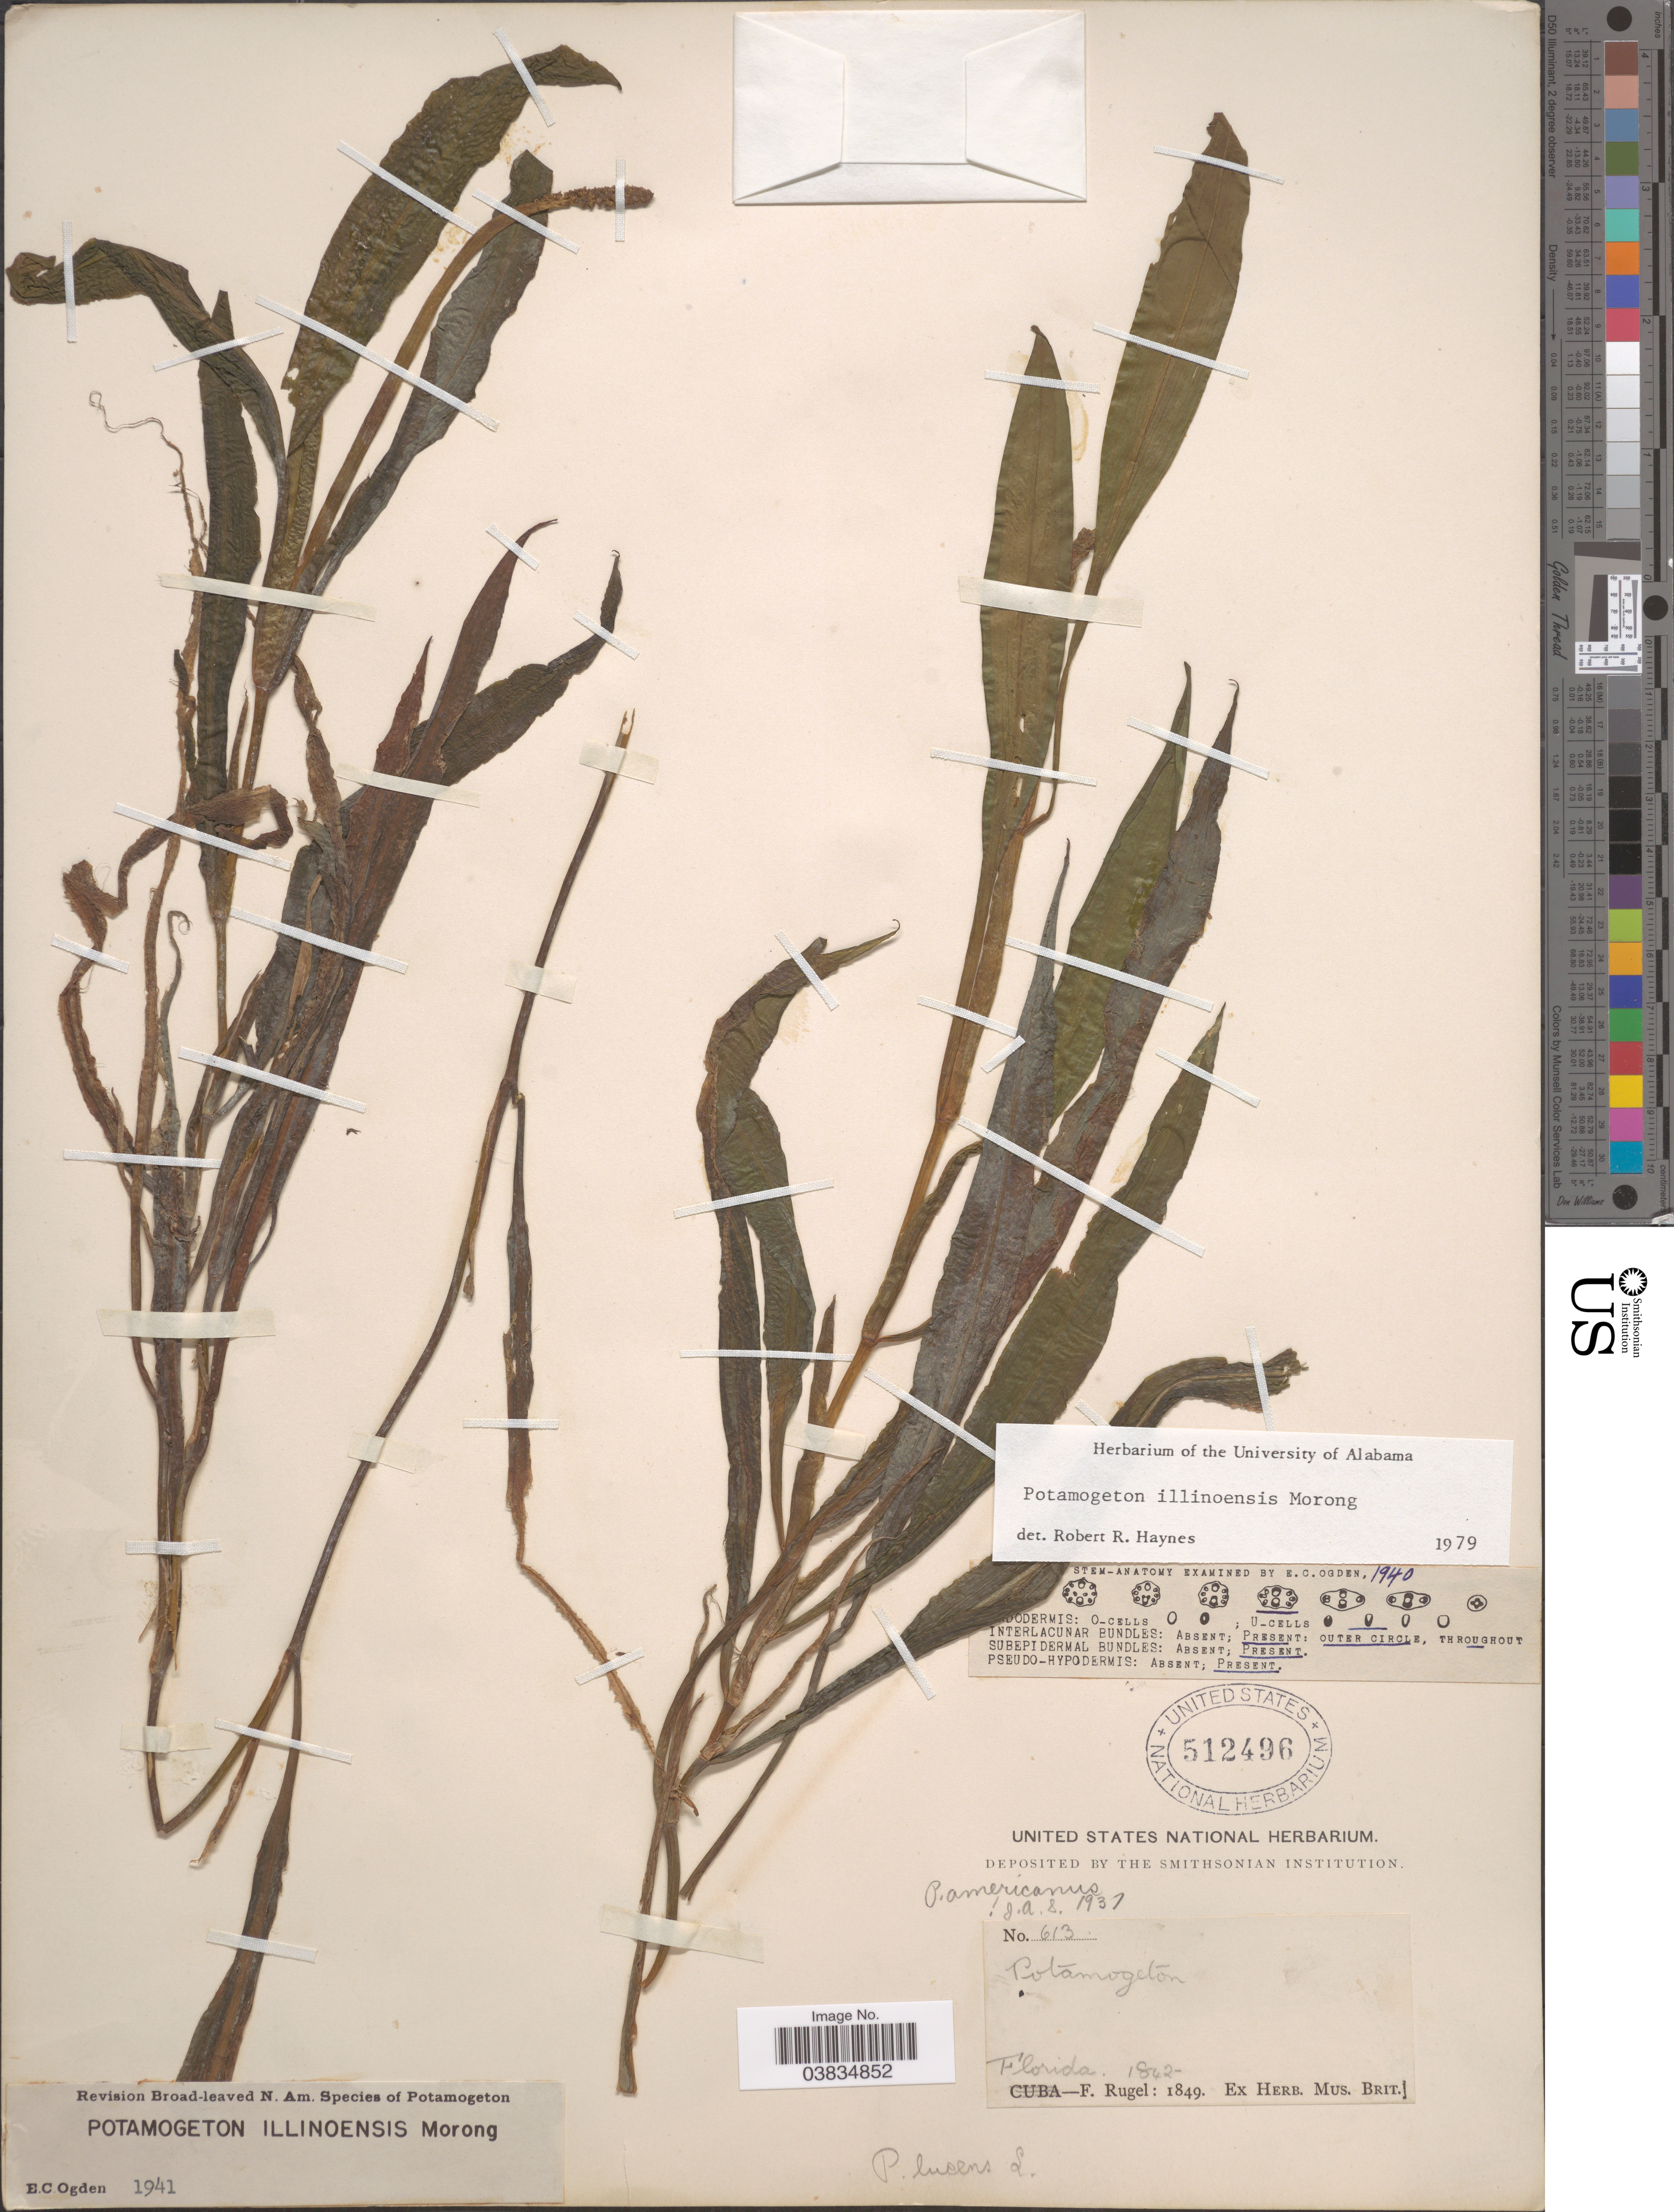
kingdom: Plantae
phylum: Tracheophyta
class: Liliopsida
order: Alismatales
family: Potamogetonaceae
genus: Potamogeton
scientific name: Potamogeton illinoensis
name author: Morong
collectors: F. Rugel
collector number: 613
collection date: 1842/1849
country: United States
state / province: Florida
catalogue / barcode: US 512496